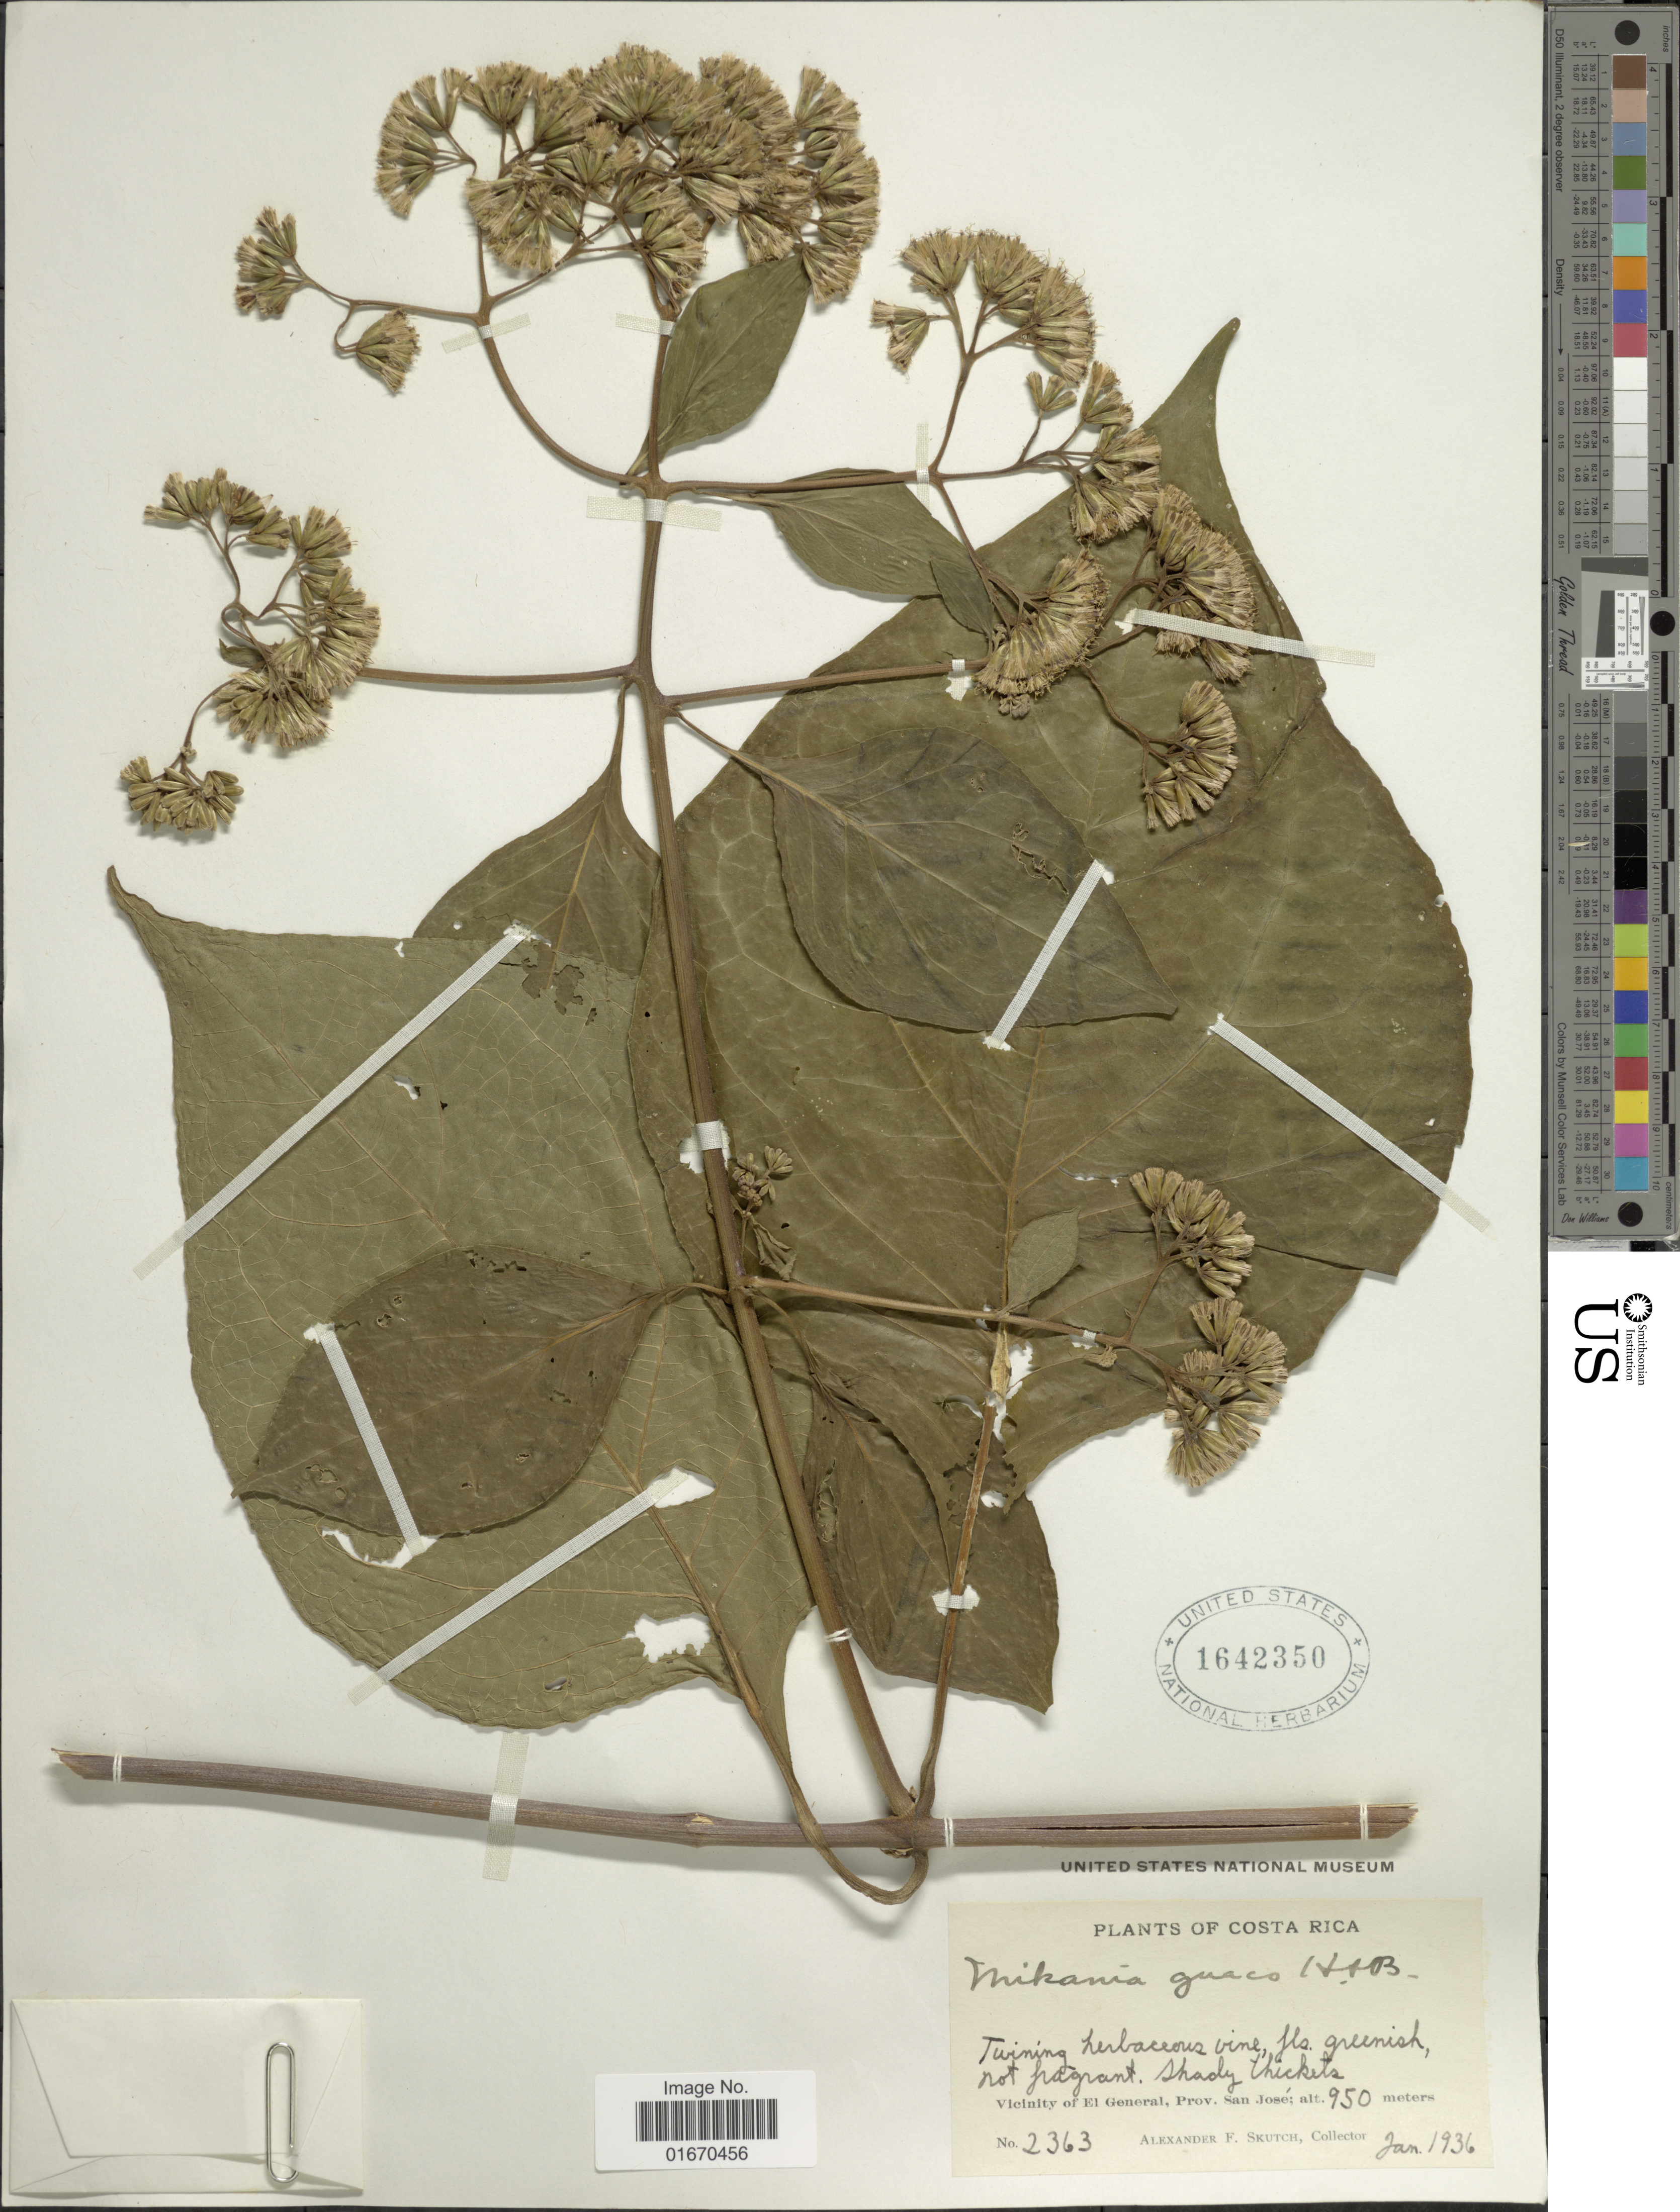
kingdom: Plantae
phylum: Tracheophyta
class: Magnoliopsida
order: Asterales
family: Asteraceae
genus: Mikania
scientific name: Mikania guaco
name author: Humb. & Bonpl.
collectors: A. F. Skutch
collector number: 2363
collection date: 1936-01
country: Costa Rica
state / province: San José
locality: Vicinity of El General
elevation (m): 950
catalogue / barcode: US 1642350